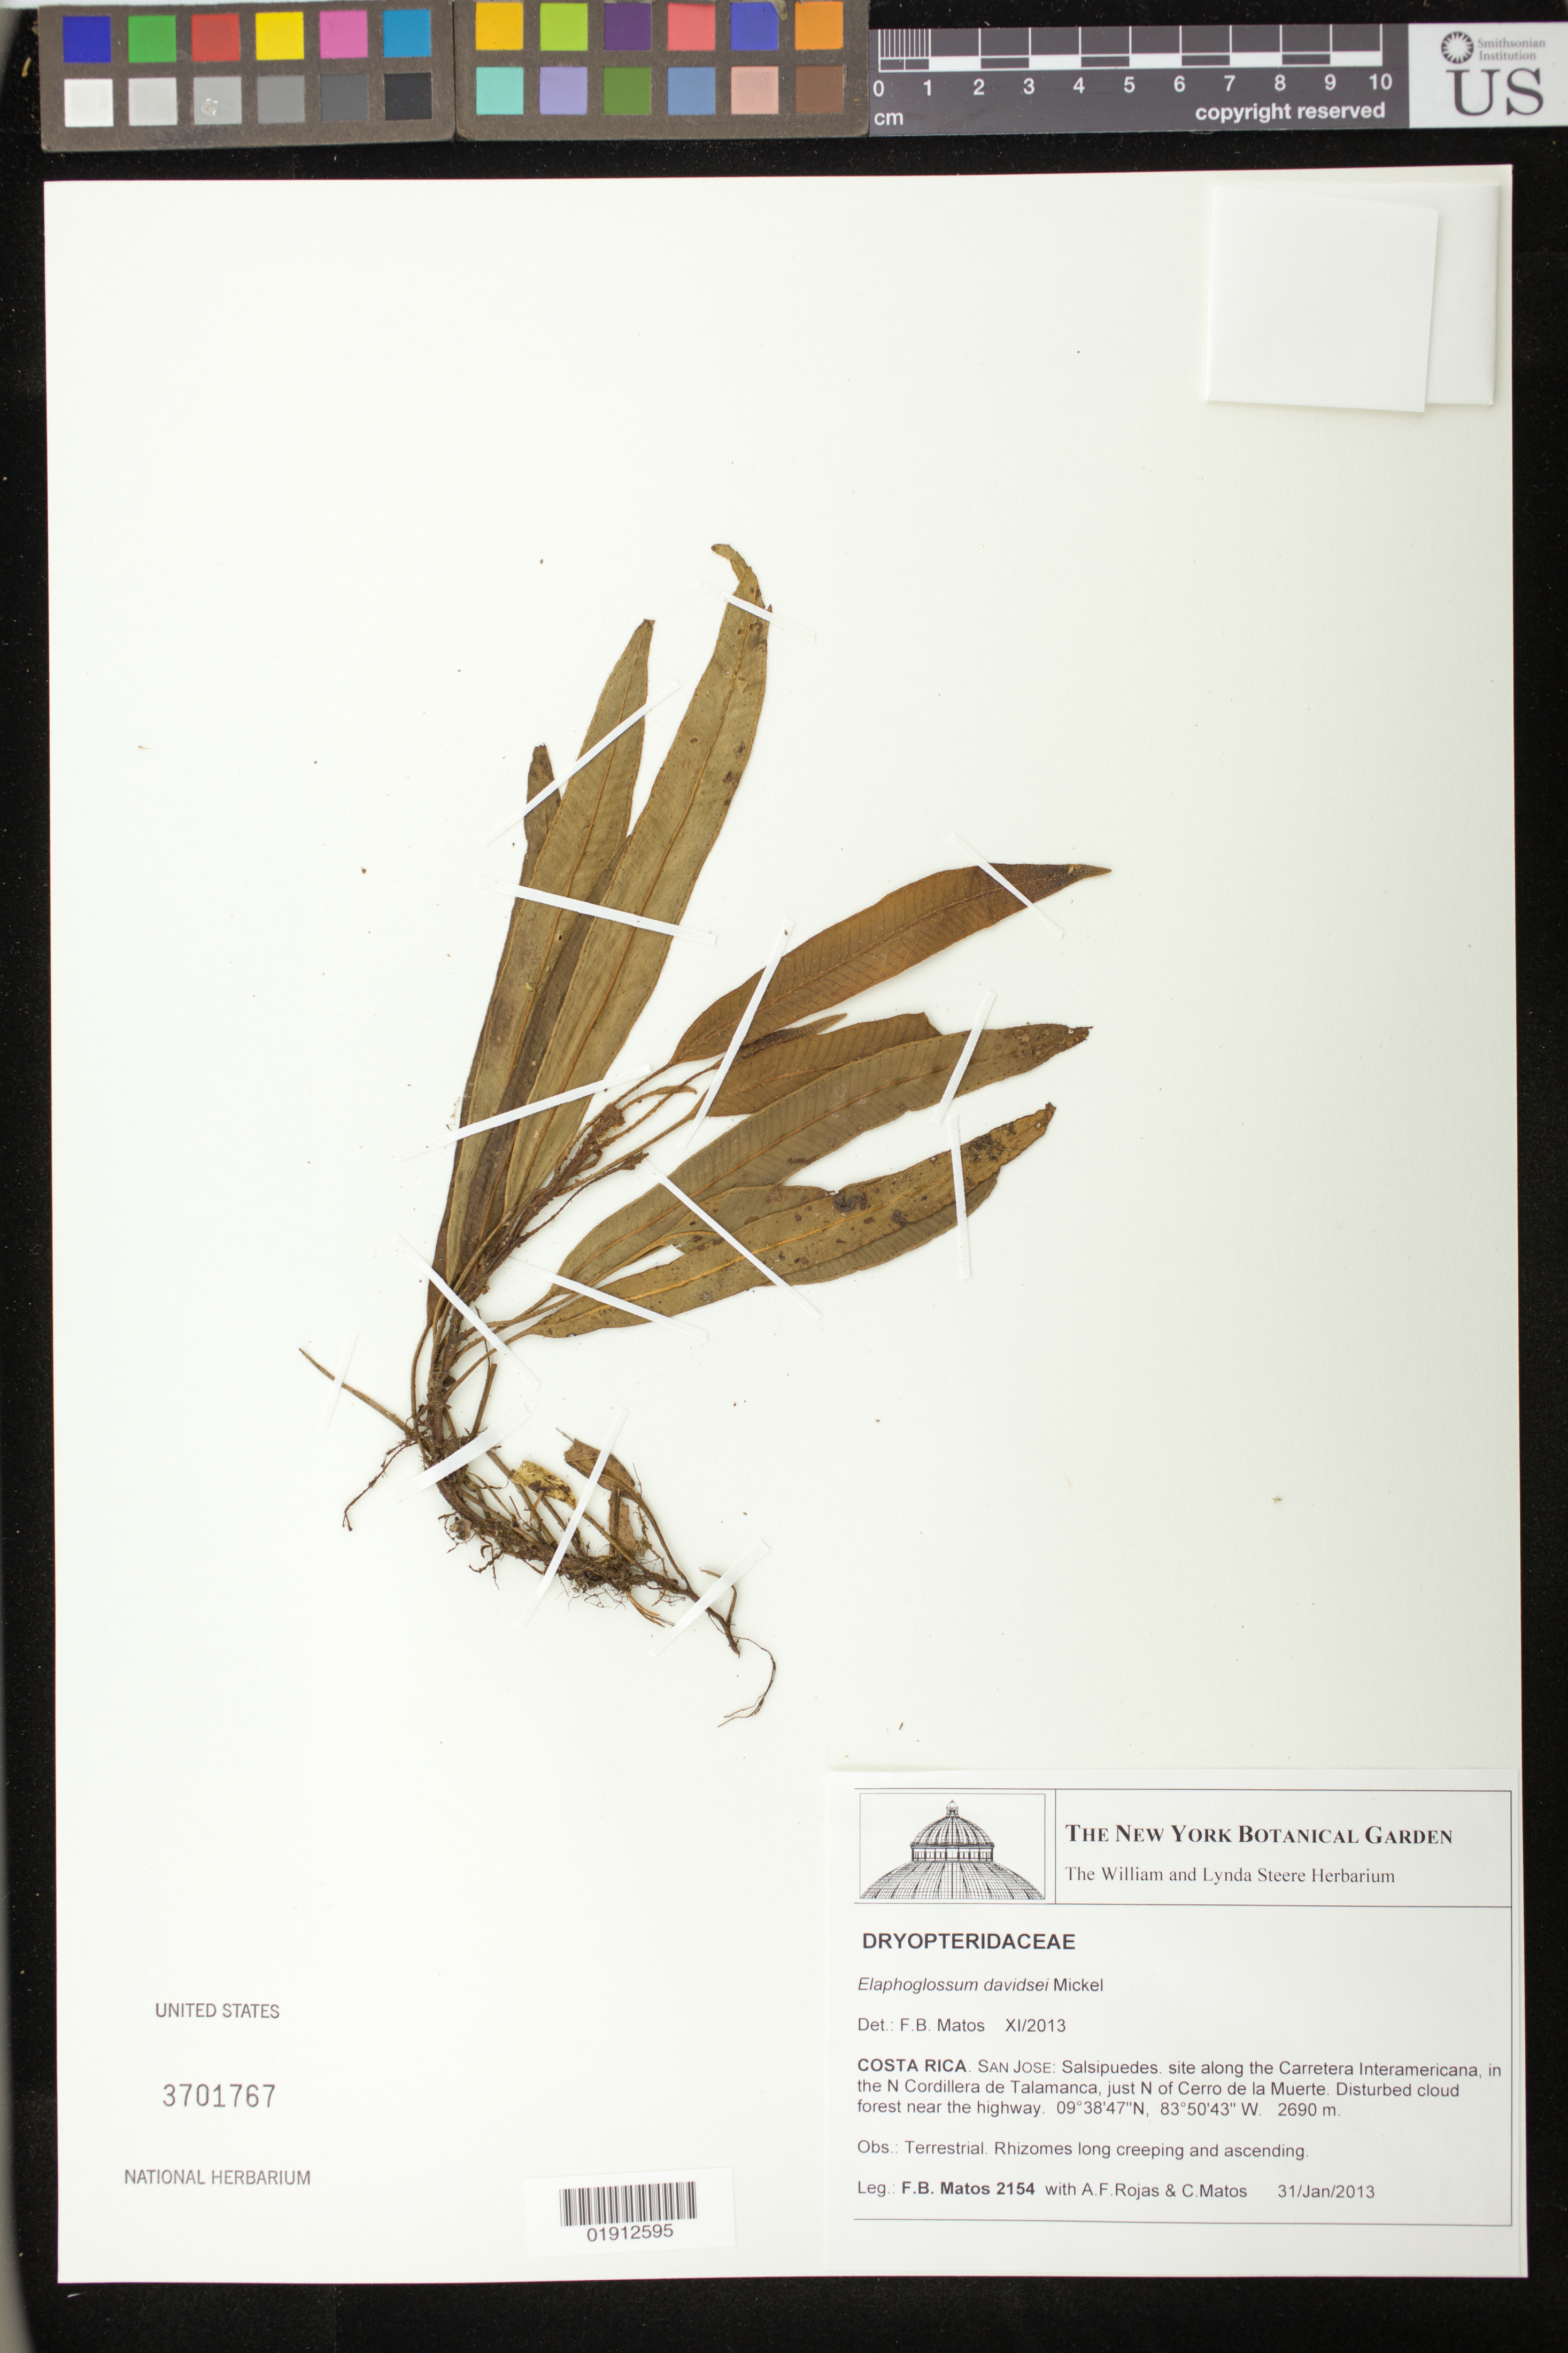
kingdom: Plantae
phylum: Tracheophyta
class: Polypodiopsida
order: Polypodiales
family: Dryopteridaceae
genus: Elaphoglossum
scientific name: Elaphoglossum davidsei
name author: Mickel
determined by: Matos, F. B.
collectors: F. Matos, A. Rojas & C. Matos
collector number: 2154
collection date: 2013-01-31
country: Costa Rica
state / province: San Jose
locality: Salsipuedes, site along the Carretera Interamericana, in the N Cordillera de Talamanca, just N of Cerro de la Muerte.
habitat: Disturbed cloud forest near highway.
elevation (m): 2690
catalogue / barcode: US 3701767